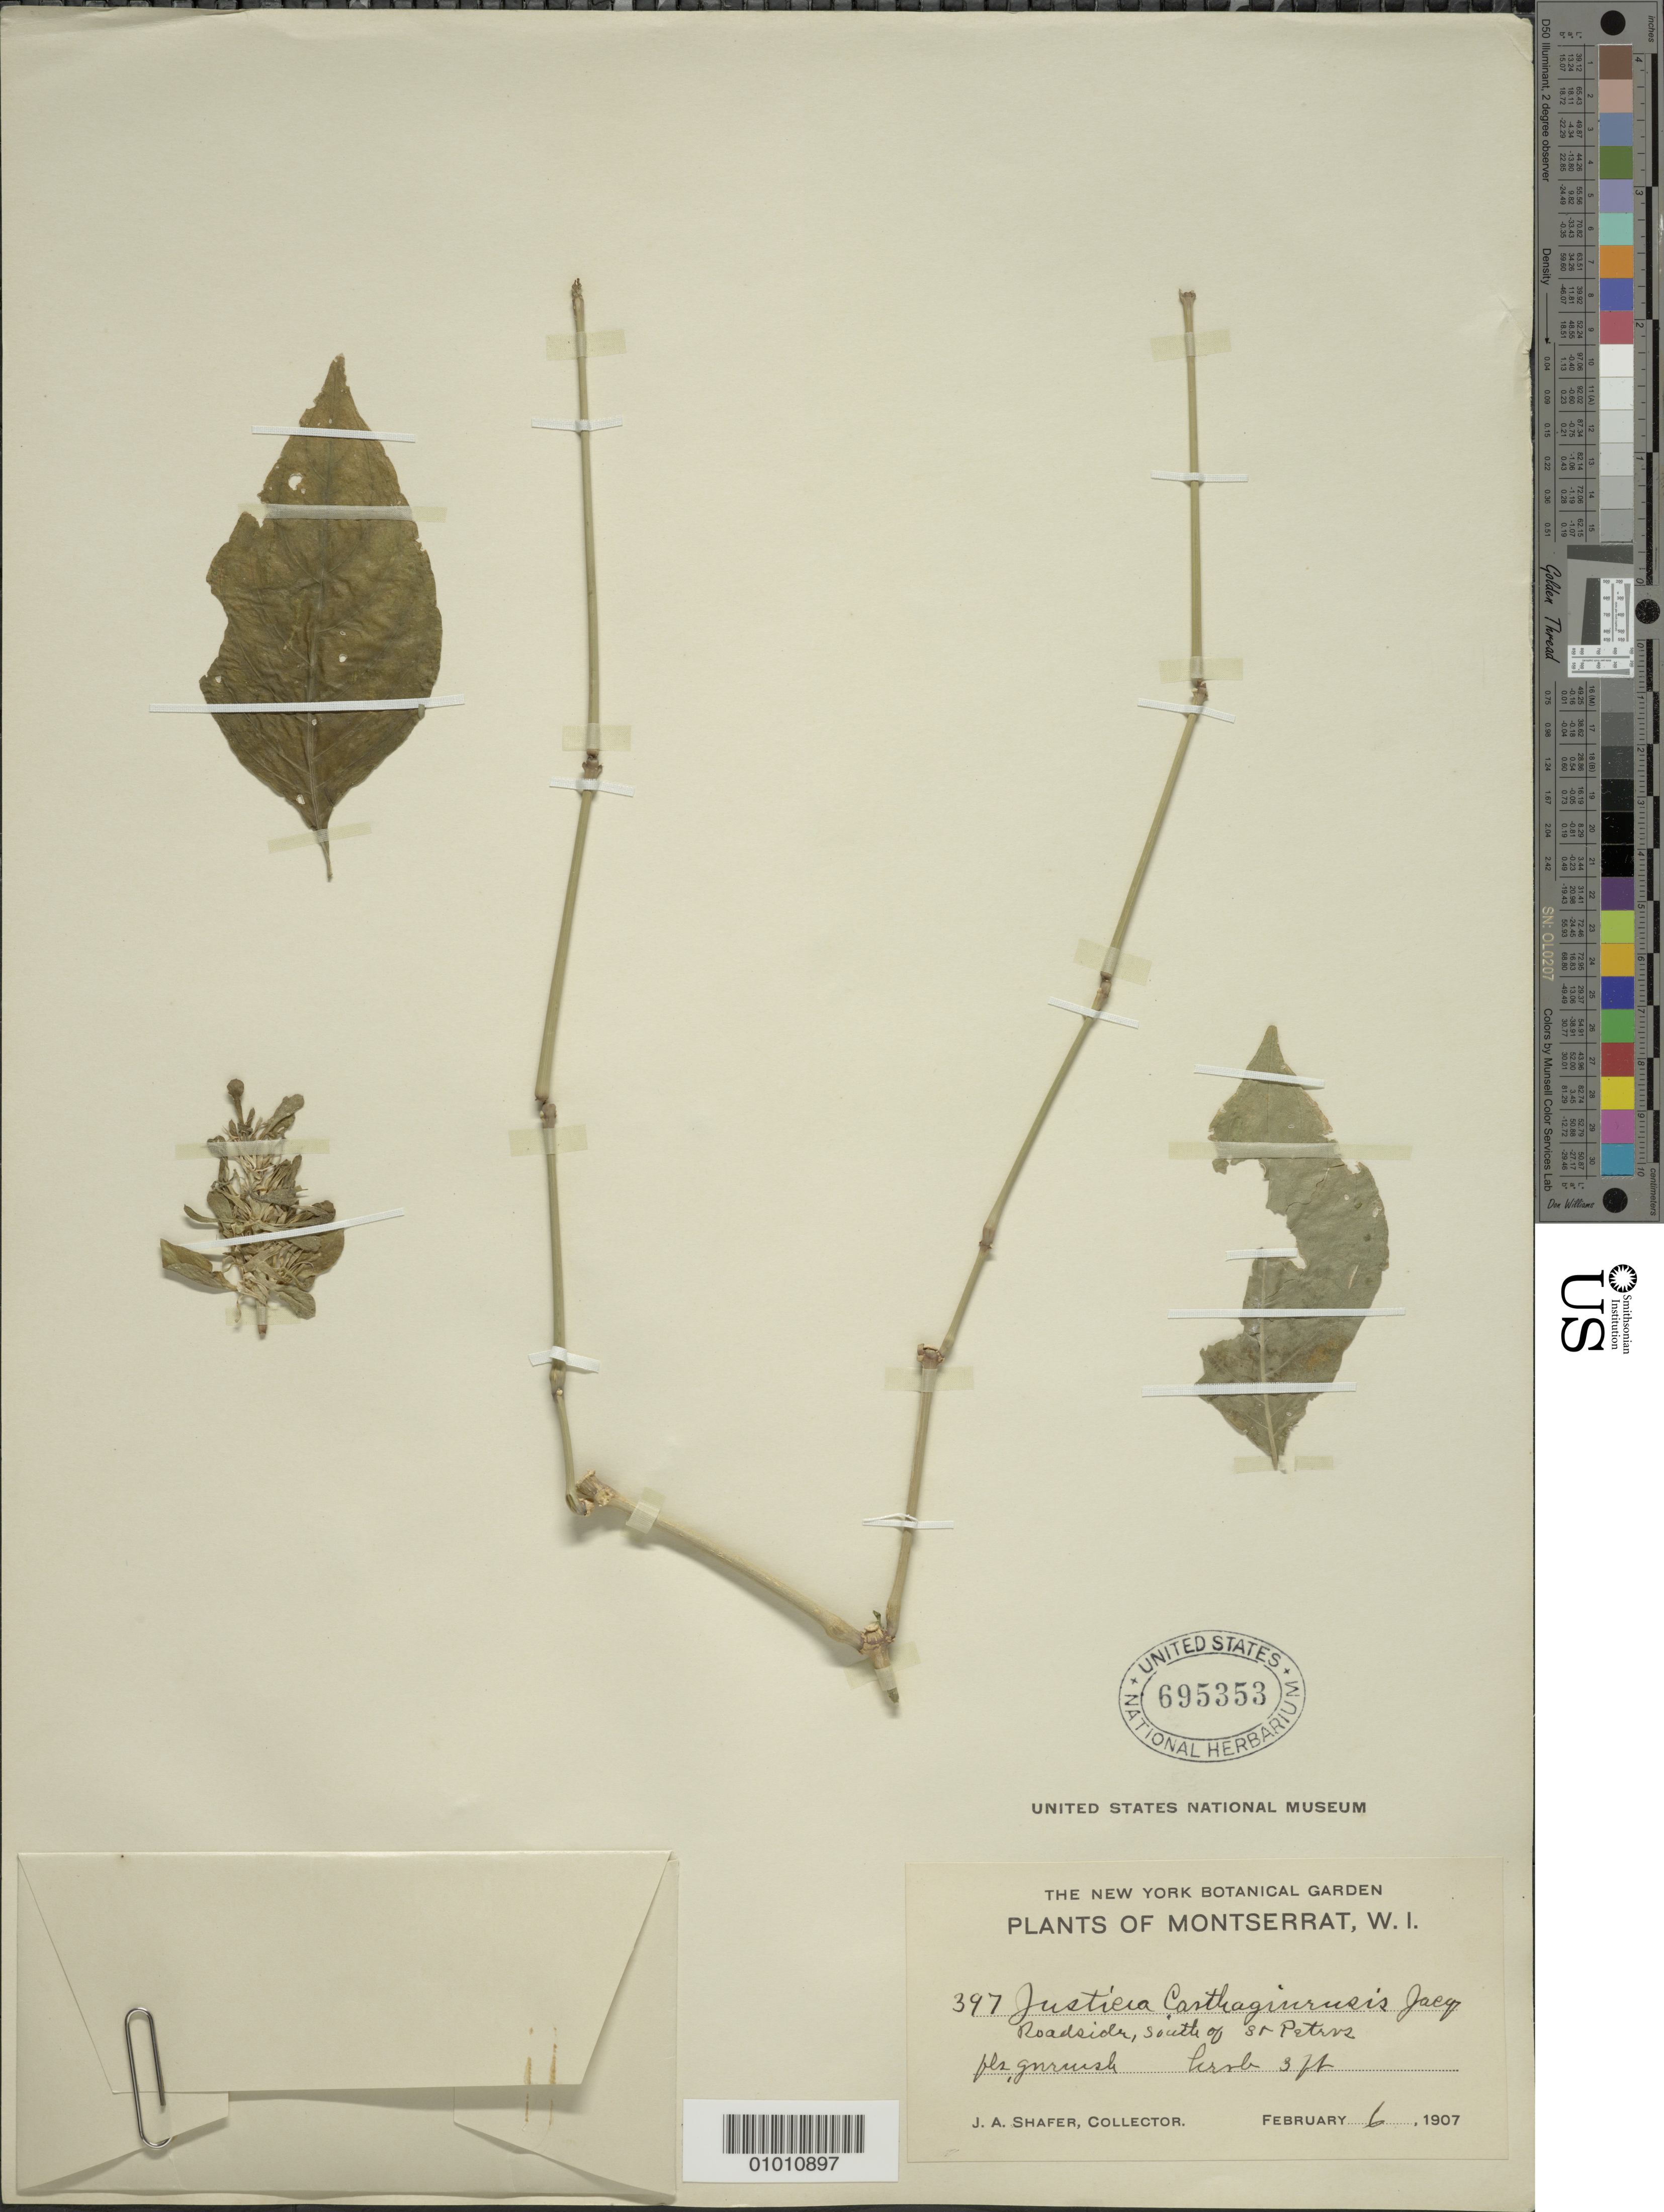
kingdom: Plantae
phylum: Tracheophyta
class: Magnoliopsida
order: Lamiales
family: Acanthaceae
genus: Justicia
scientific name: Justicia carthaginensis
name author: Jacq.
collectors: J. A. Shafer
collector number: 397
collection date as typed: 06 Feb 1907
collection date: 1907-02-06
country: Montserrat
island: Montserrat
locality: South of St. Peters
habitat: Roadside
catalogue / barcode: US 695353